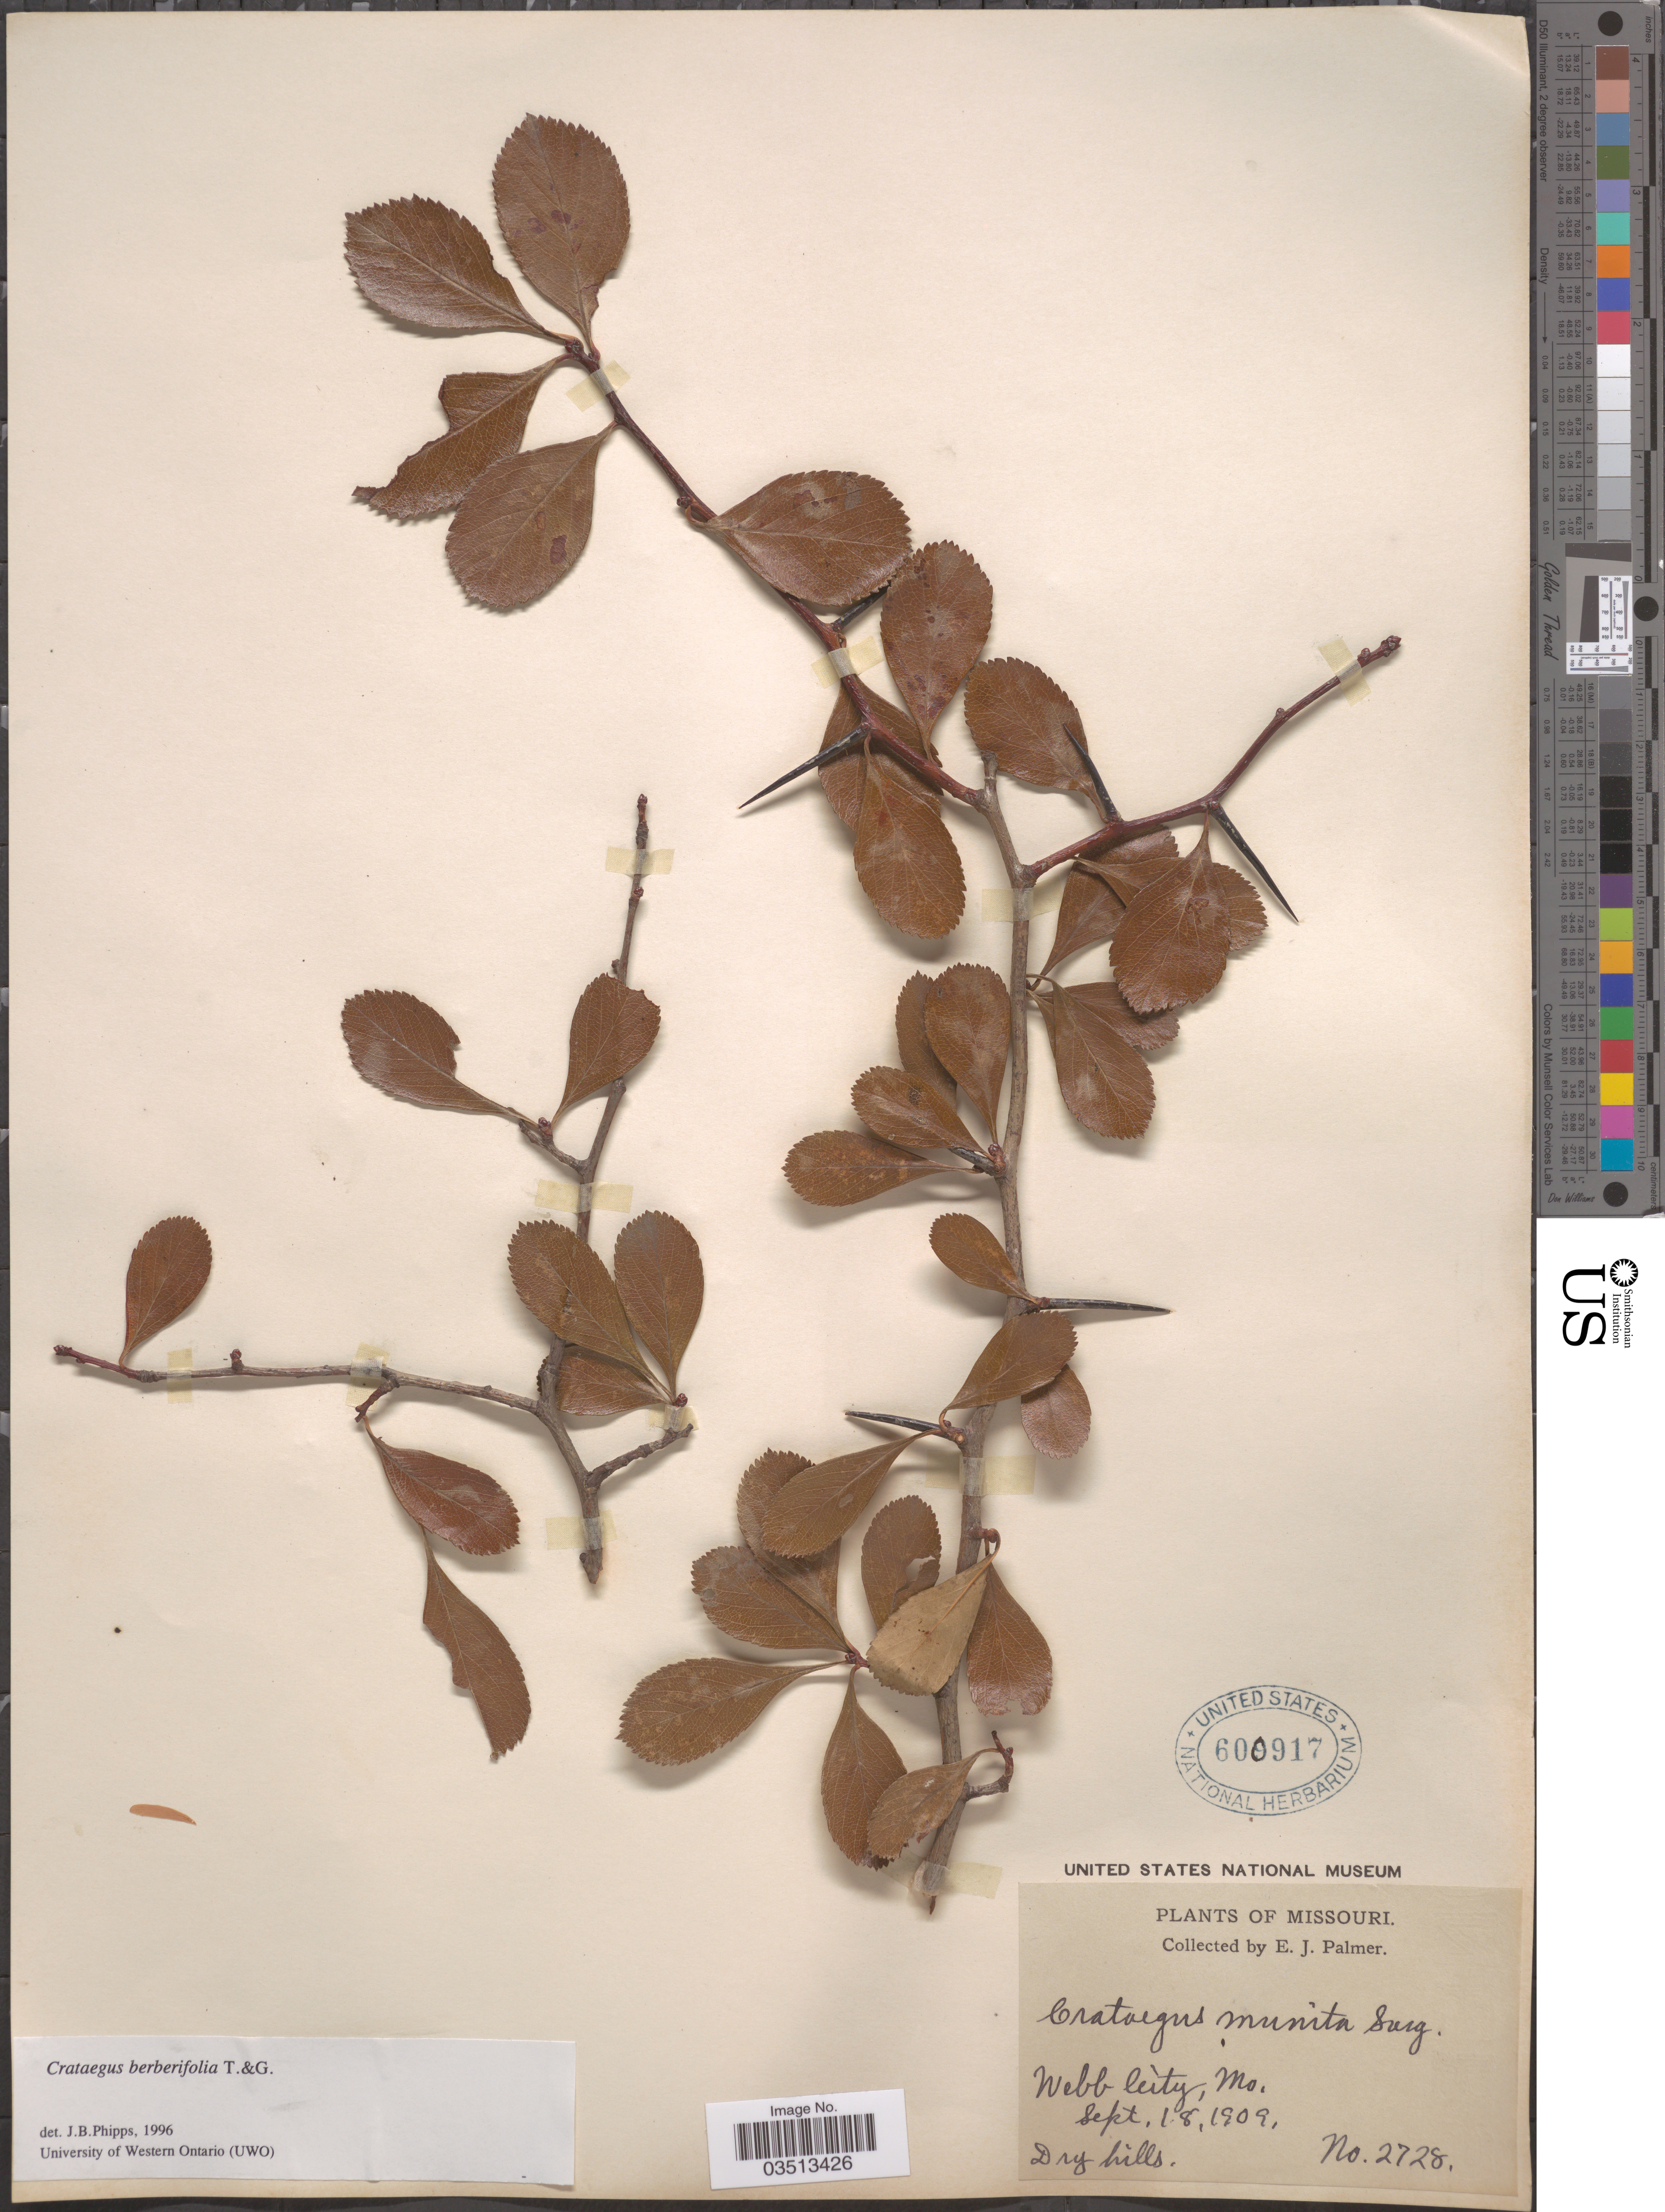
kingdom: Plantae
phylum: Tracheophyta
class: Magnoliopsida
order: Rosales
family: Rosaceae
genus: Crataegus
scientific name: Crataegus berberifolia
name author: Torr. & A. Gray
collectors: E. J. Palmer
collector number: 2728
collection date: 1909-09-18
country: United States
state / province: Missouri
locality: Webb City.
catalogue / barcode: US 600917